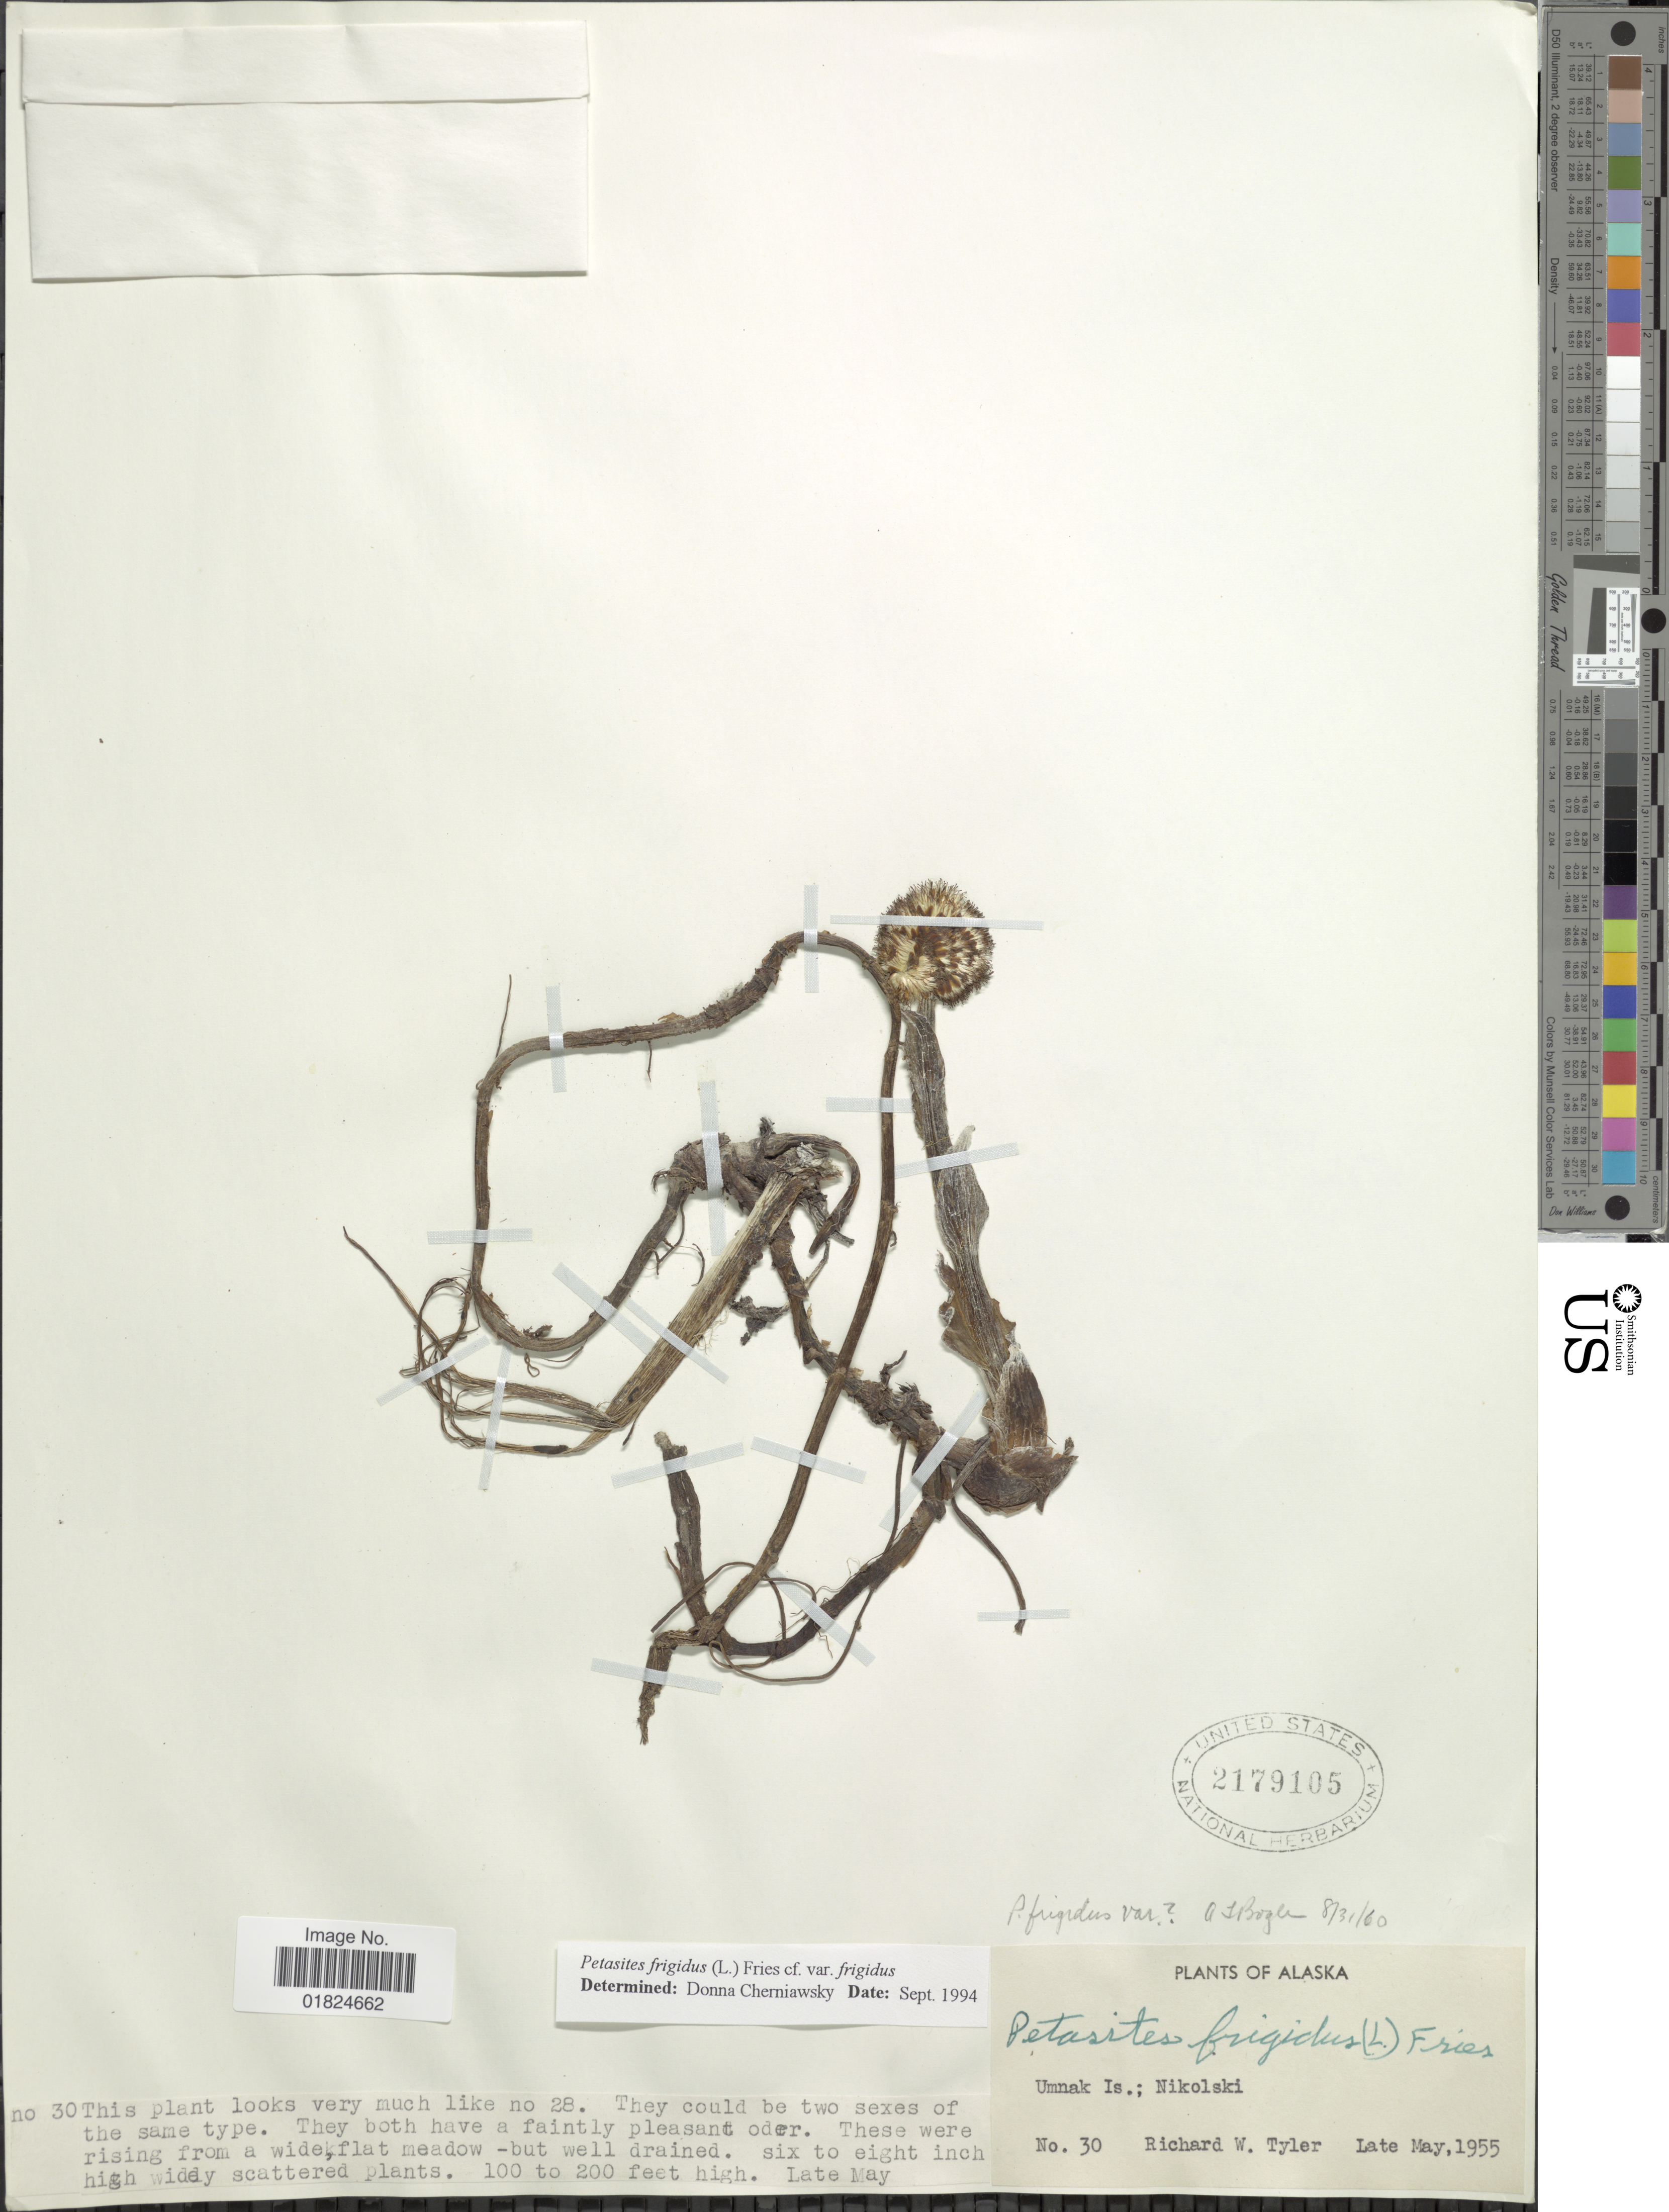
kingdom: Plantae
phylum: Tracheophyta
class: Magnoliopsida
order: Asterales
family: Asteraceae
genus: Petasites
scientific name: Petasites frigidus var. frigidus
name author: (L.) Fr.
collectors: R. Tyler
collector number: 30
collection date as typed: Late May 1955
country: United States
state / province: Alaska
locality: Alaska. Umnak Is.: Nikolski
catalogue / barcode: US 2179105